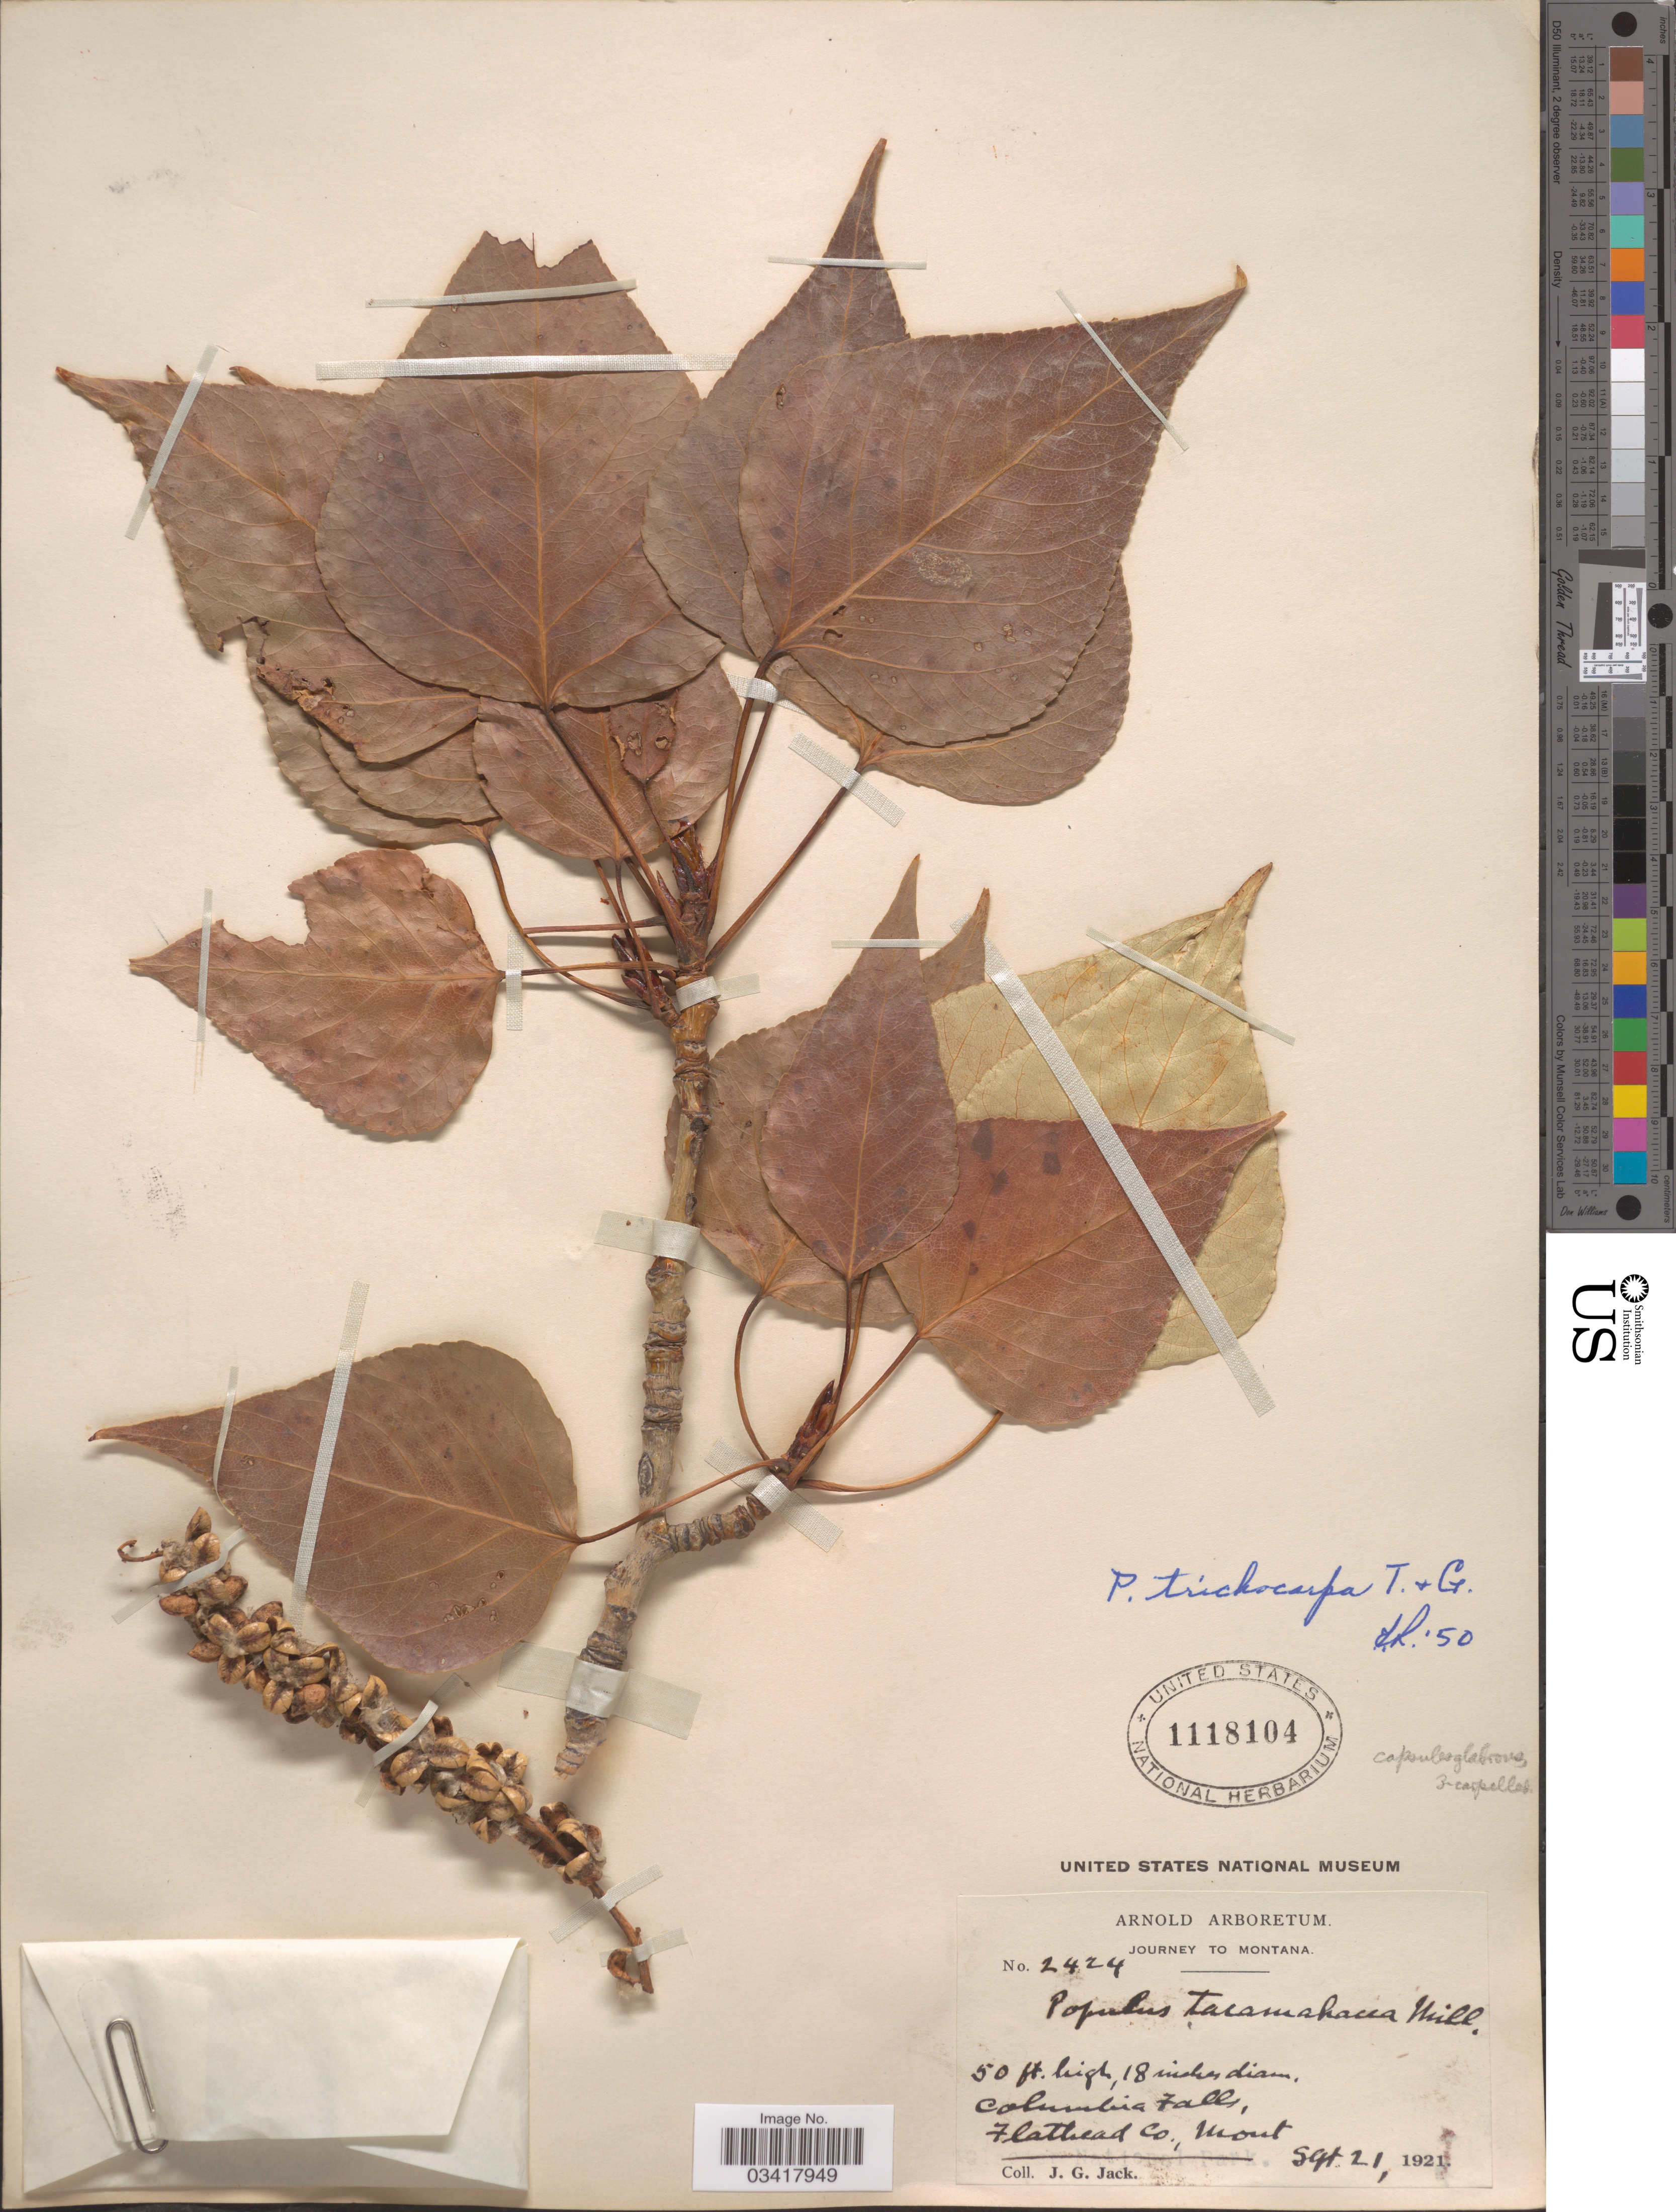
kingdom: Plantae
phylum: Tracheophyta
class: Magnoliopsida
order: Malpighiales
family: Salicaceae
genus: Populus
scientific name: Populus trichocarpa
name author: Torr. & A. Gray ex W. Hook.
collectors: J. G. Jack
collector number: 2424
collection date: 1921-09-21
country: United States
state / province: Montana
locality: Columbia Falls, Flathead Co.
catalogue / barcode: US 1118104